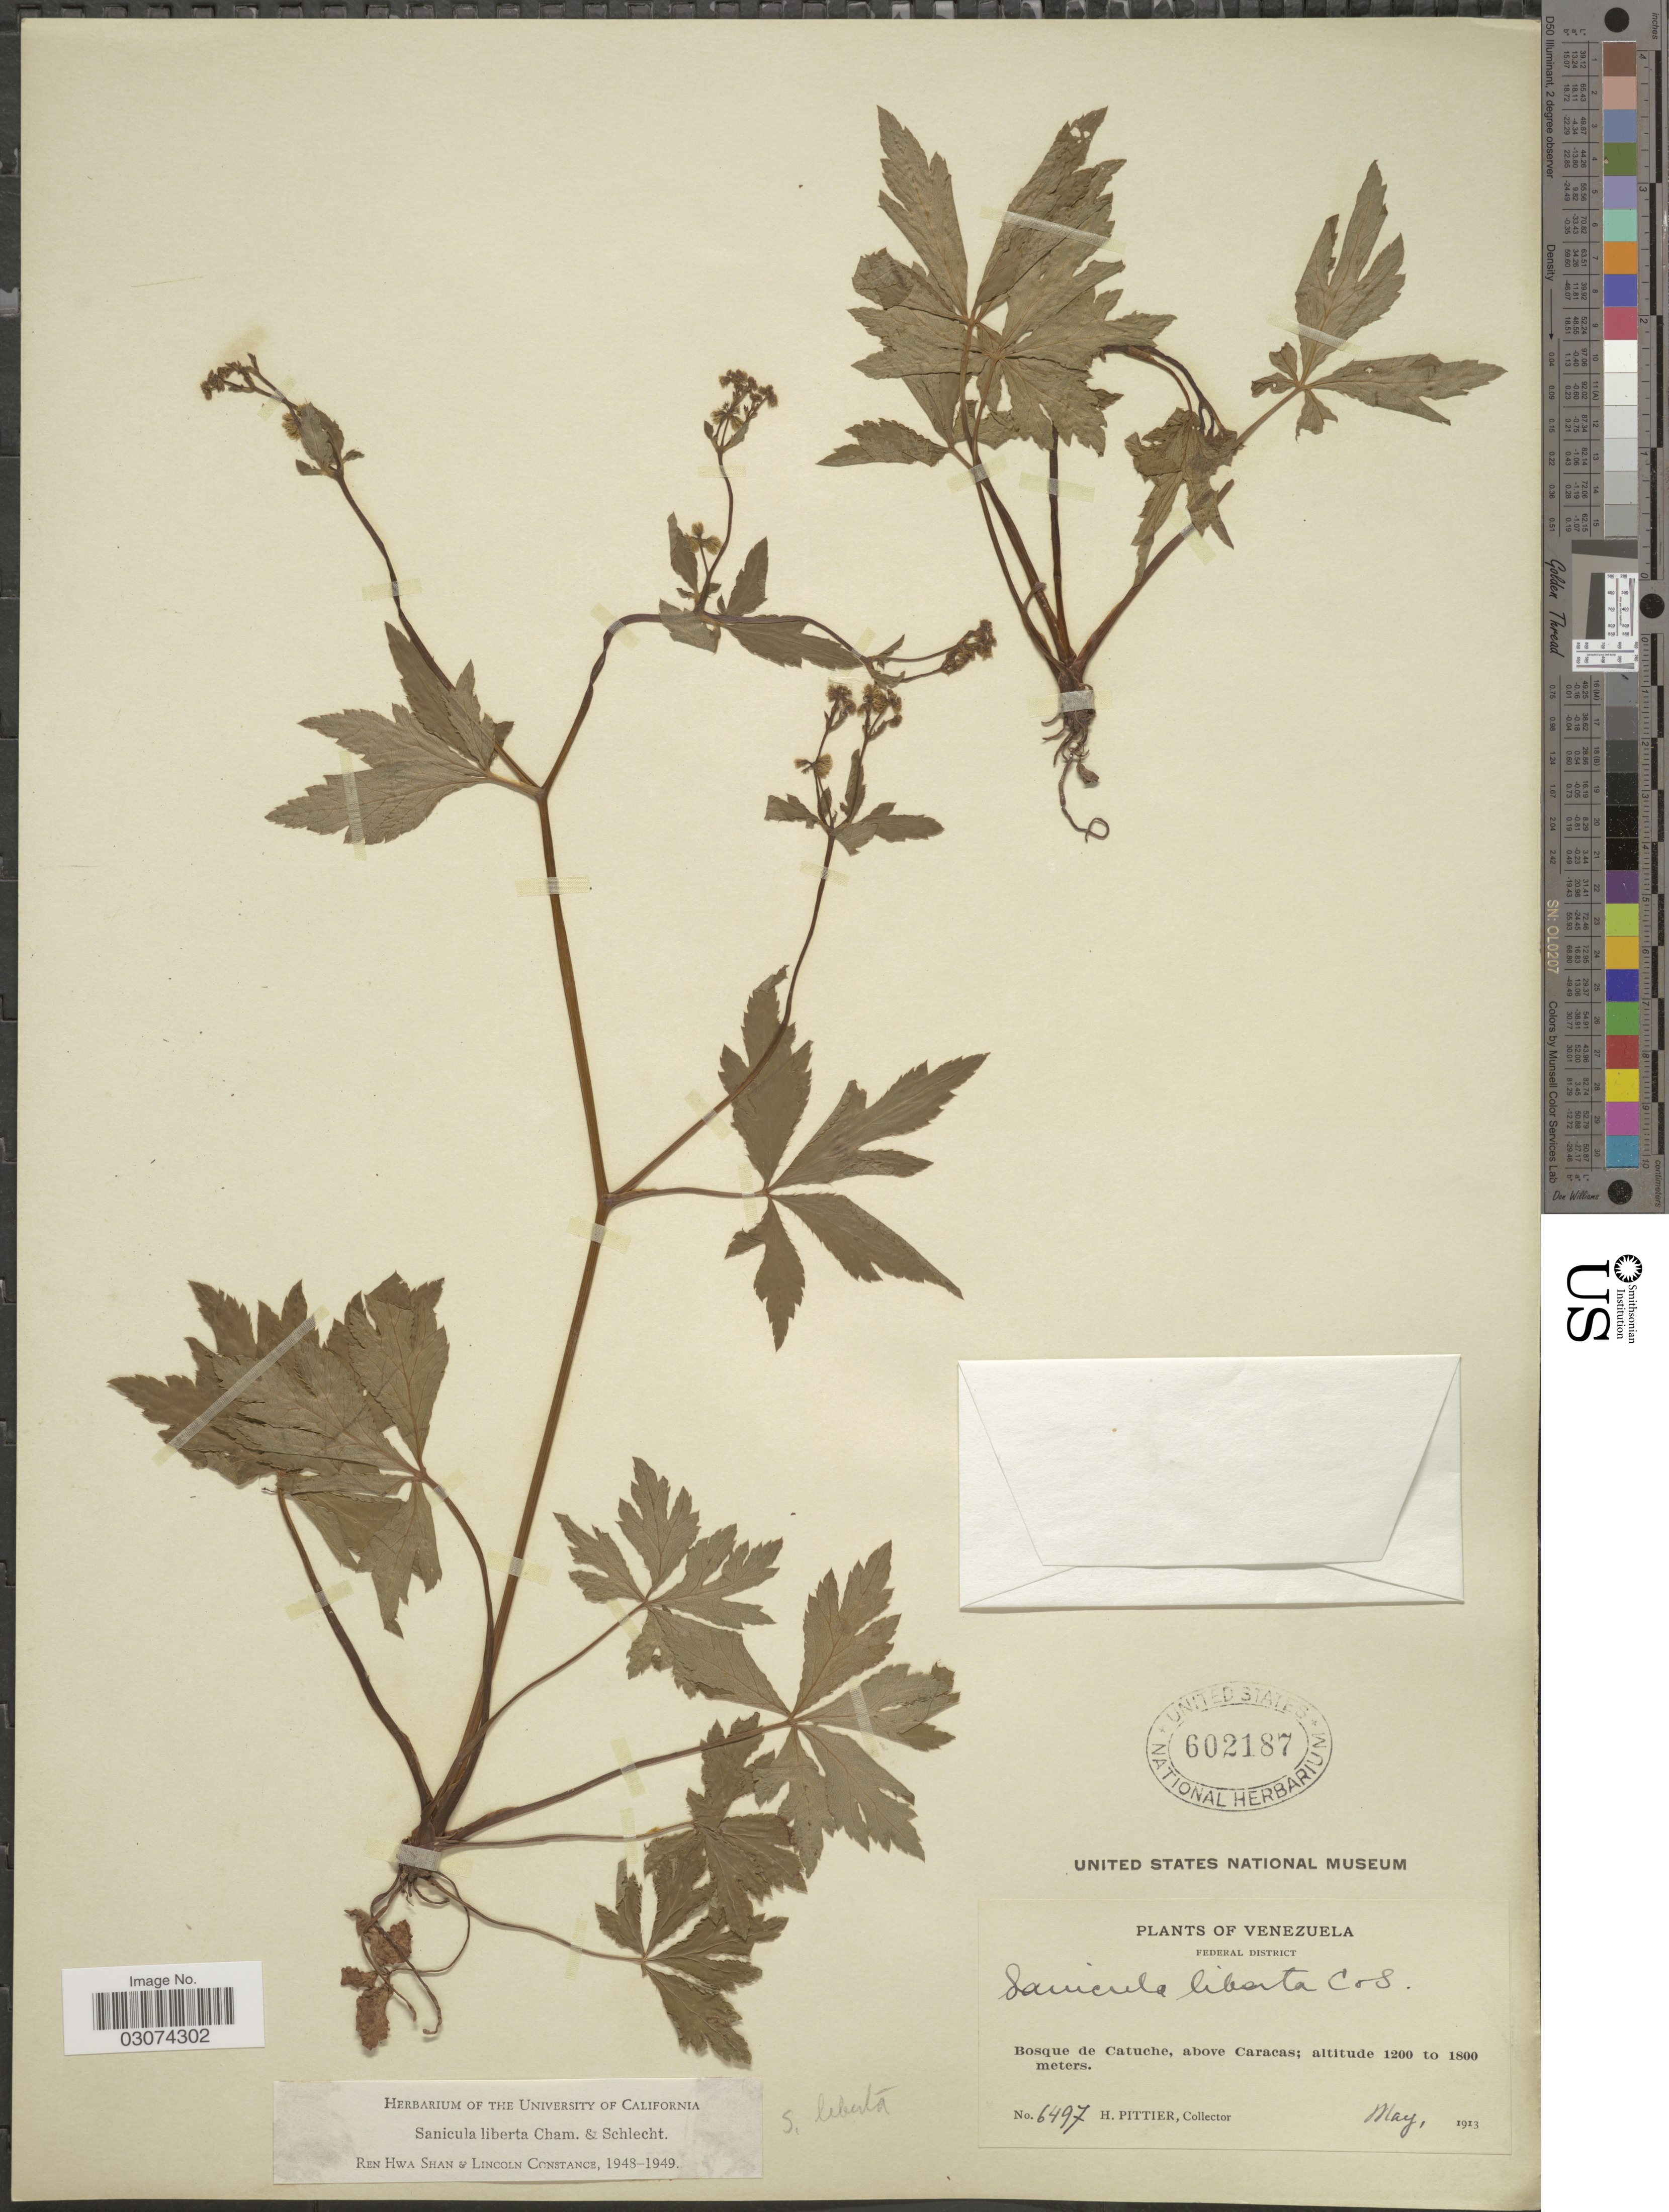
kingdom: Plantae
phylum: Tracheophyta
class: Magnoliopsida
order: Apiales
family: Apiaceae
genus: Sanicula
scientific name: Sanicula liberta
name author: Cham. & Schltdl.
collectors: H. F. Pittier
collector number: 6497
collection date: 1913-05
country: Venezuela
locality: Federal District. Bosque de Catuche, above Caracas.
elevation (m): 1200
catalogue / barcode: US 602187